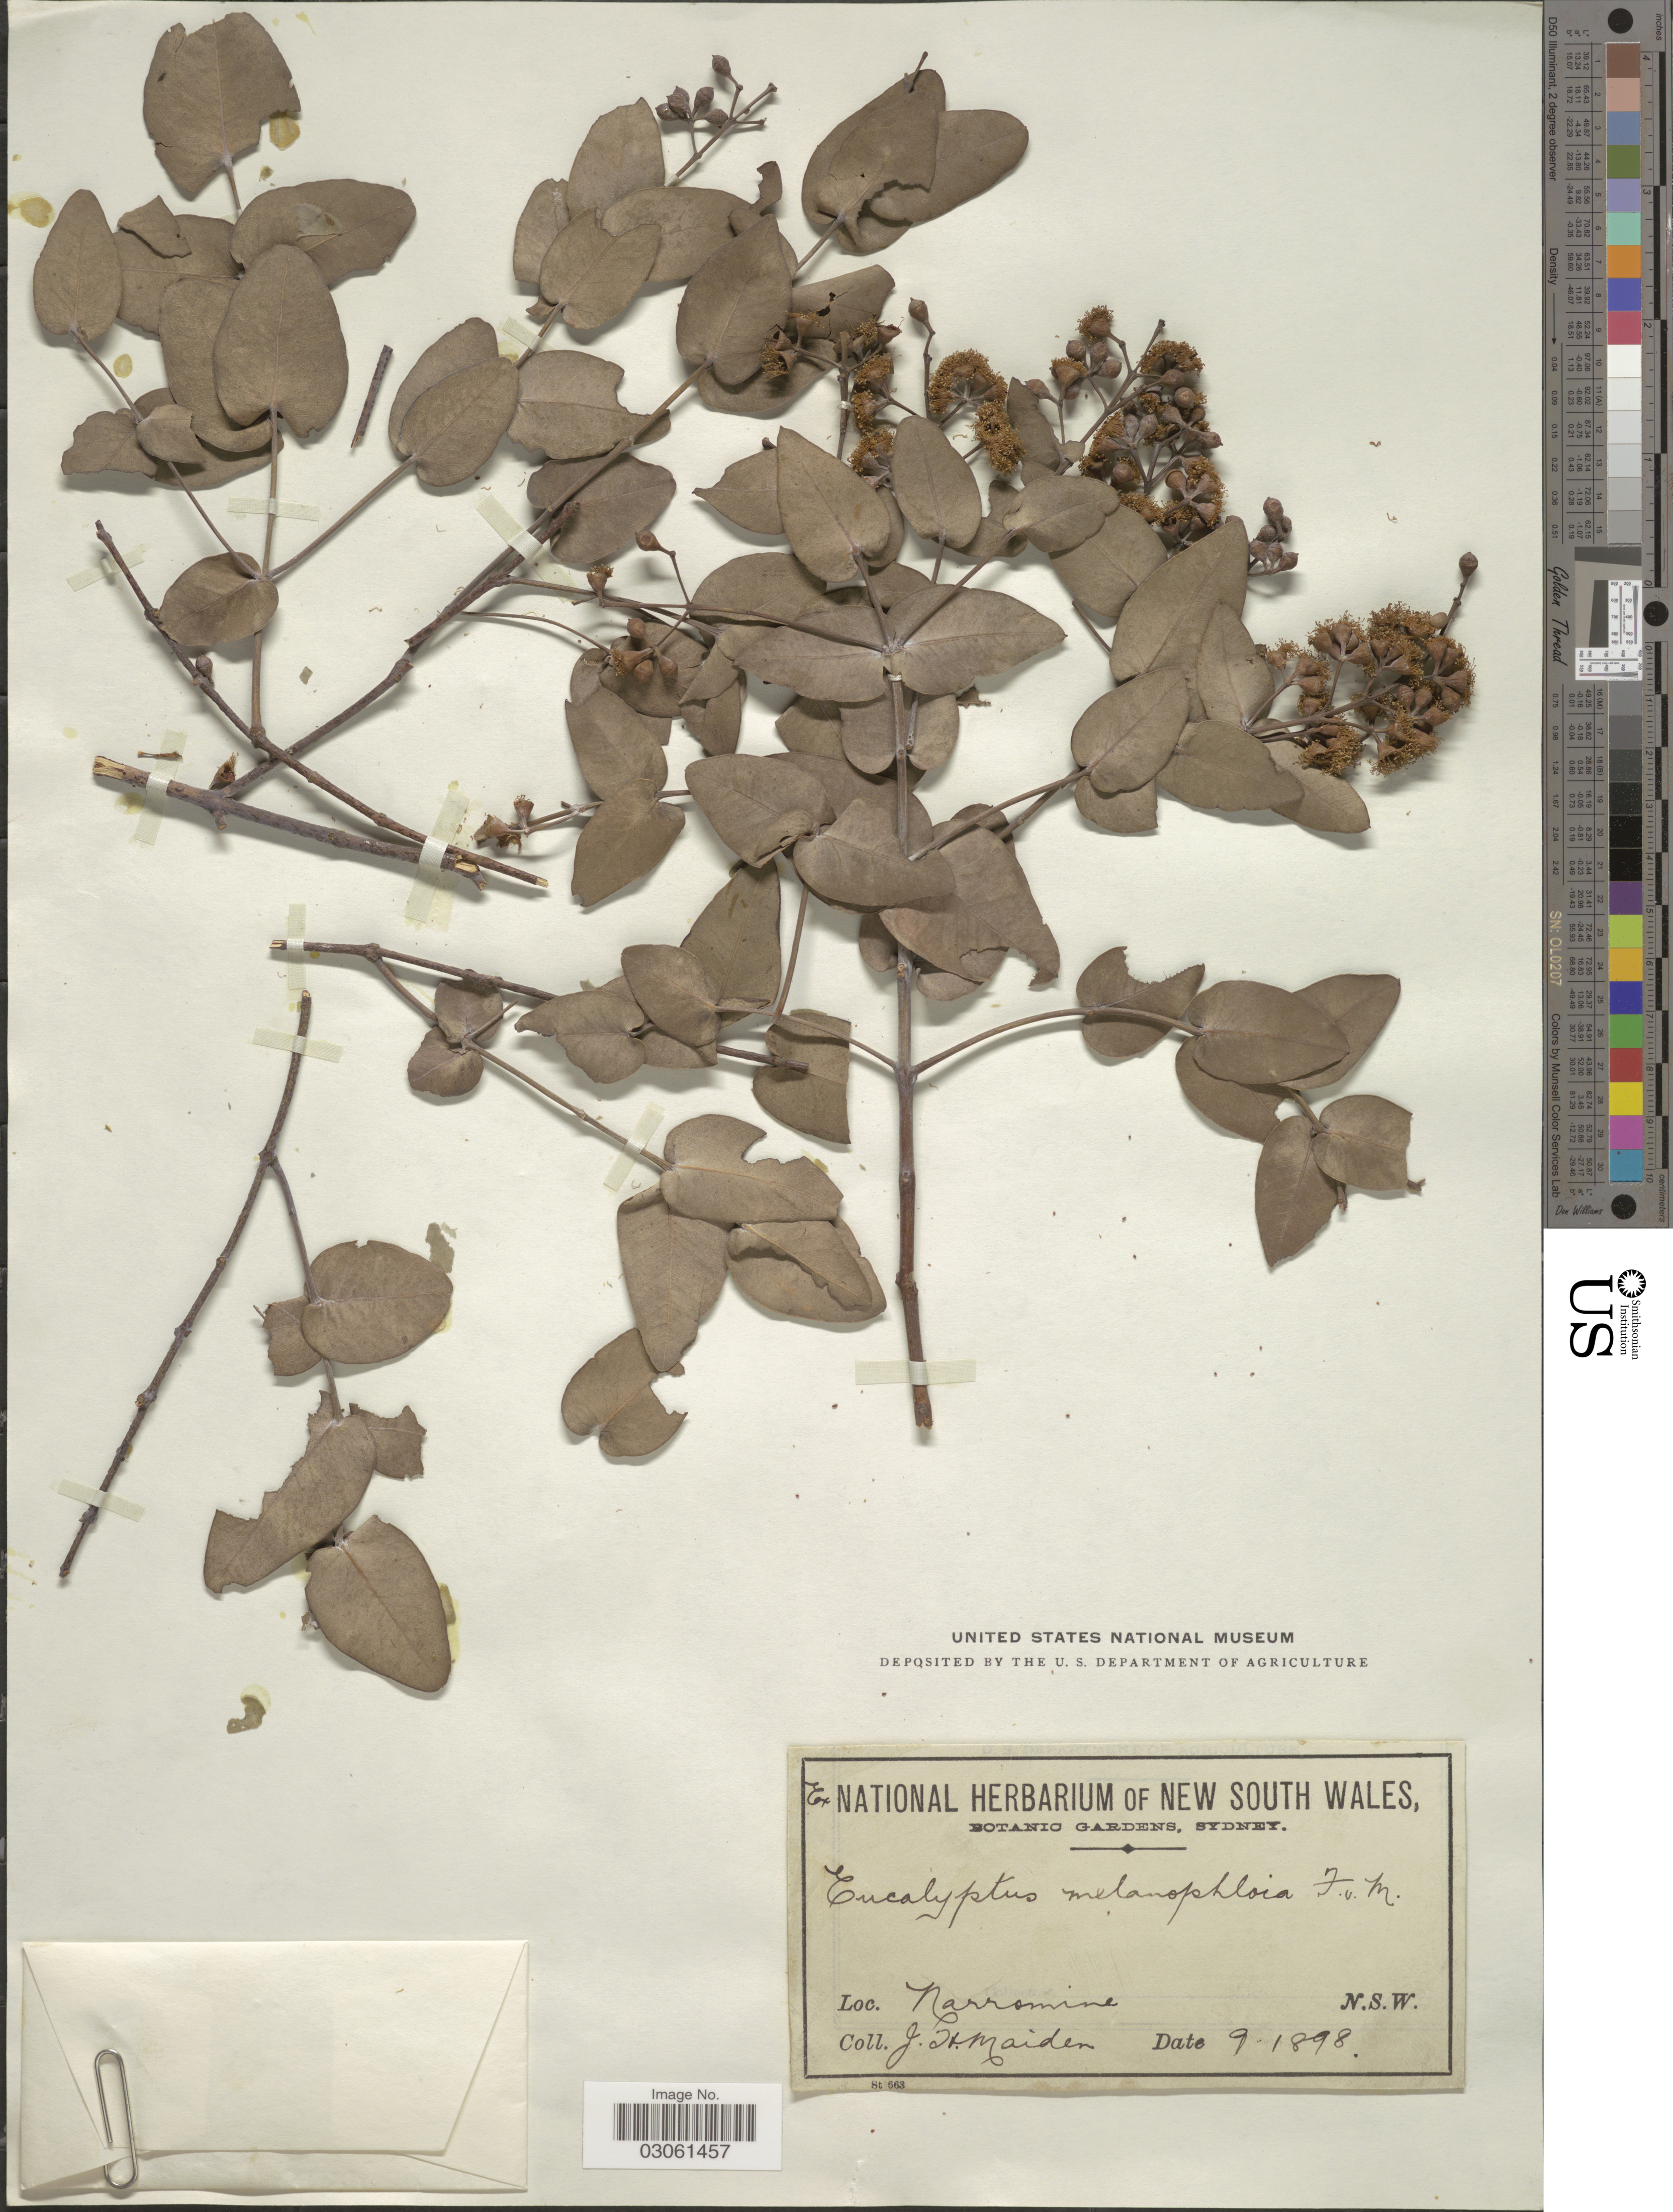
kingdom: Plantae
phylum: Tracheophyta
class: Magnoliopsida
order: Myrtales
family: Myrtaceae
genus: Eucalyptus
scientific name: Eucalyptus melanophloia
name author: F. Muell.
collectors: J. Maiden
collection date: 1898-09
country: Australia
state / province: New South Wales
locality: Narromine. N. S. W.